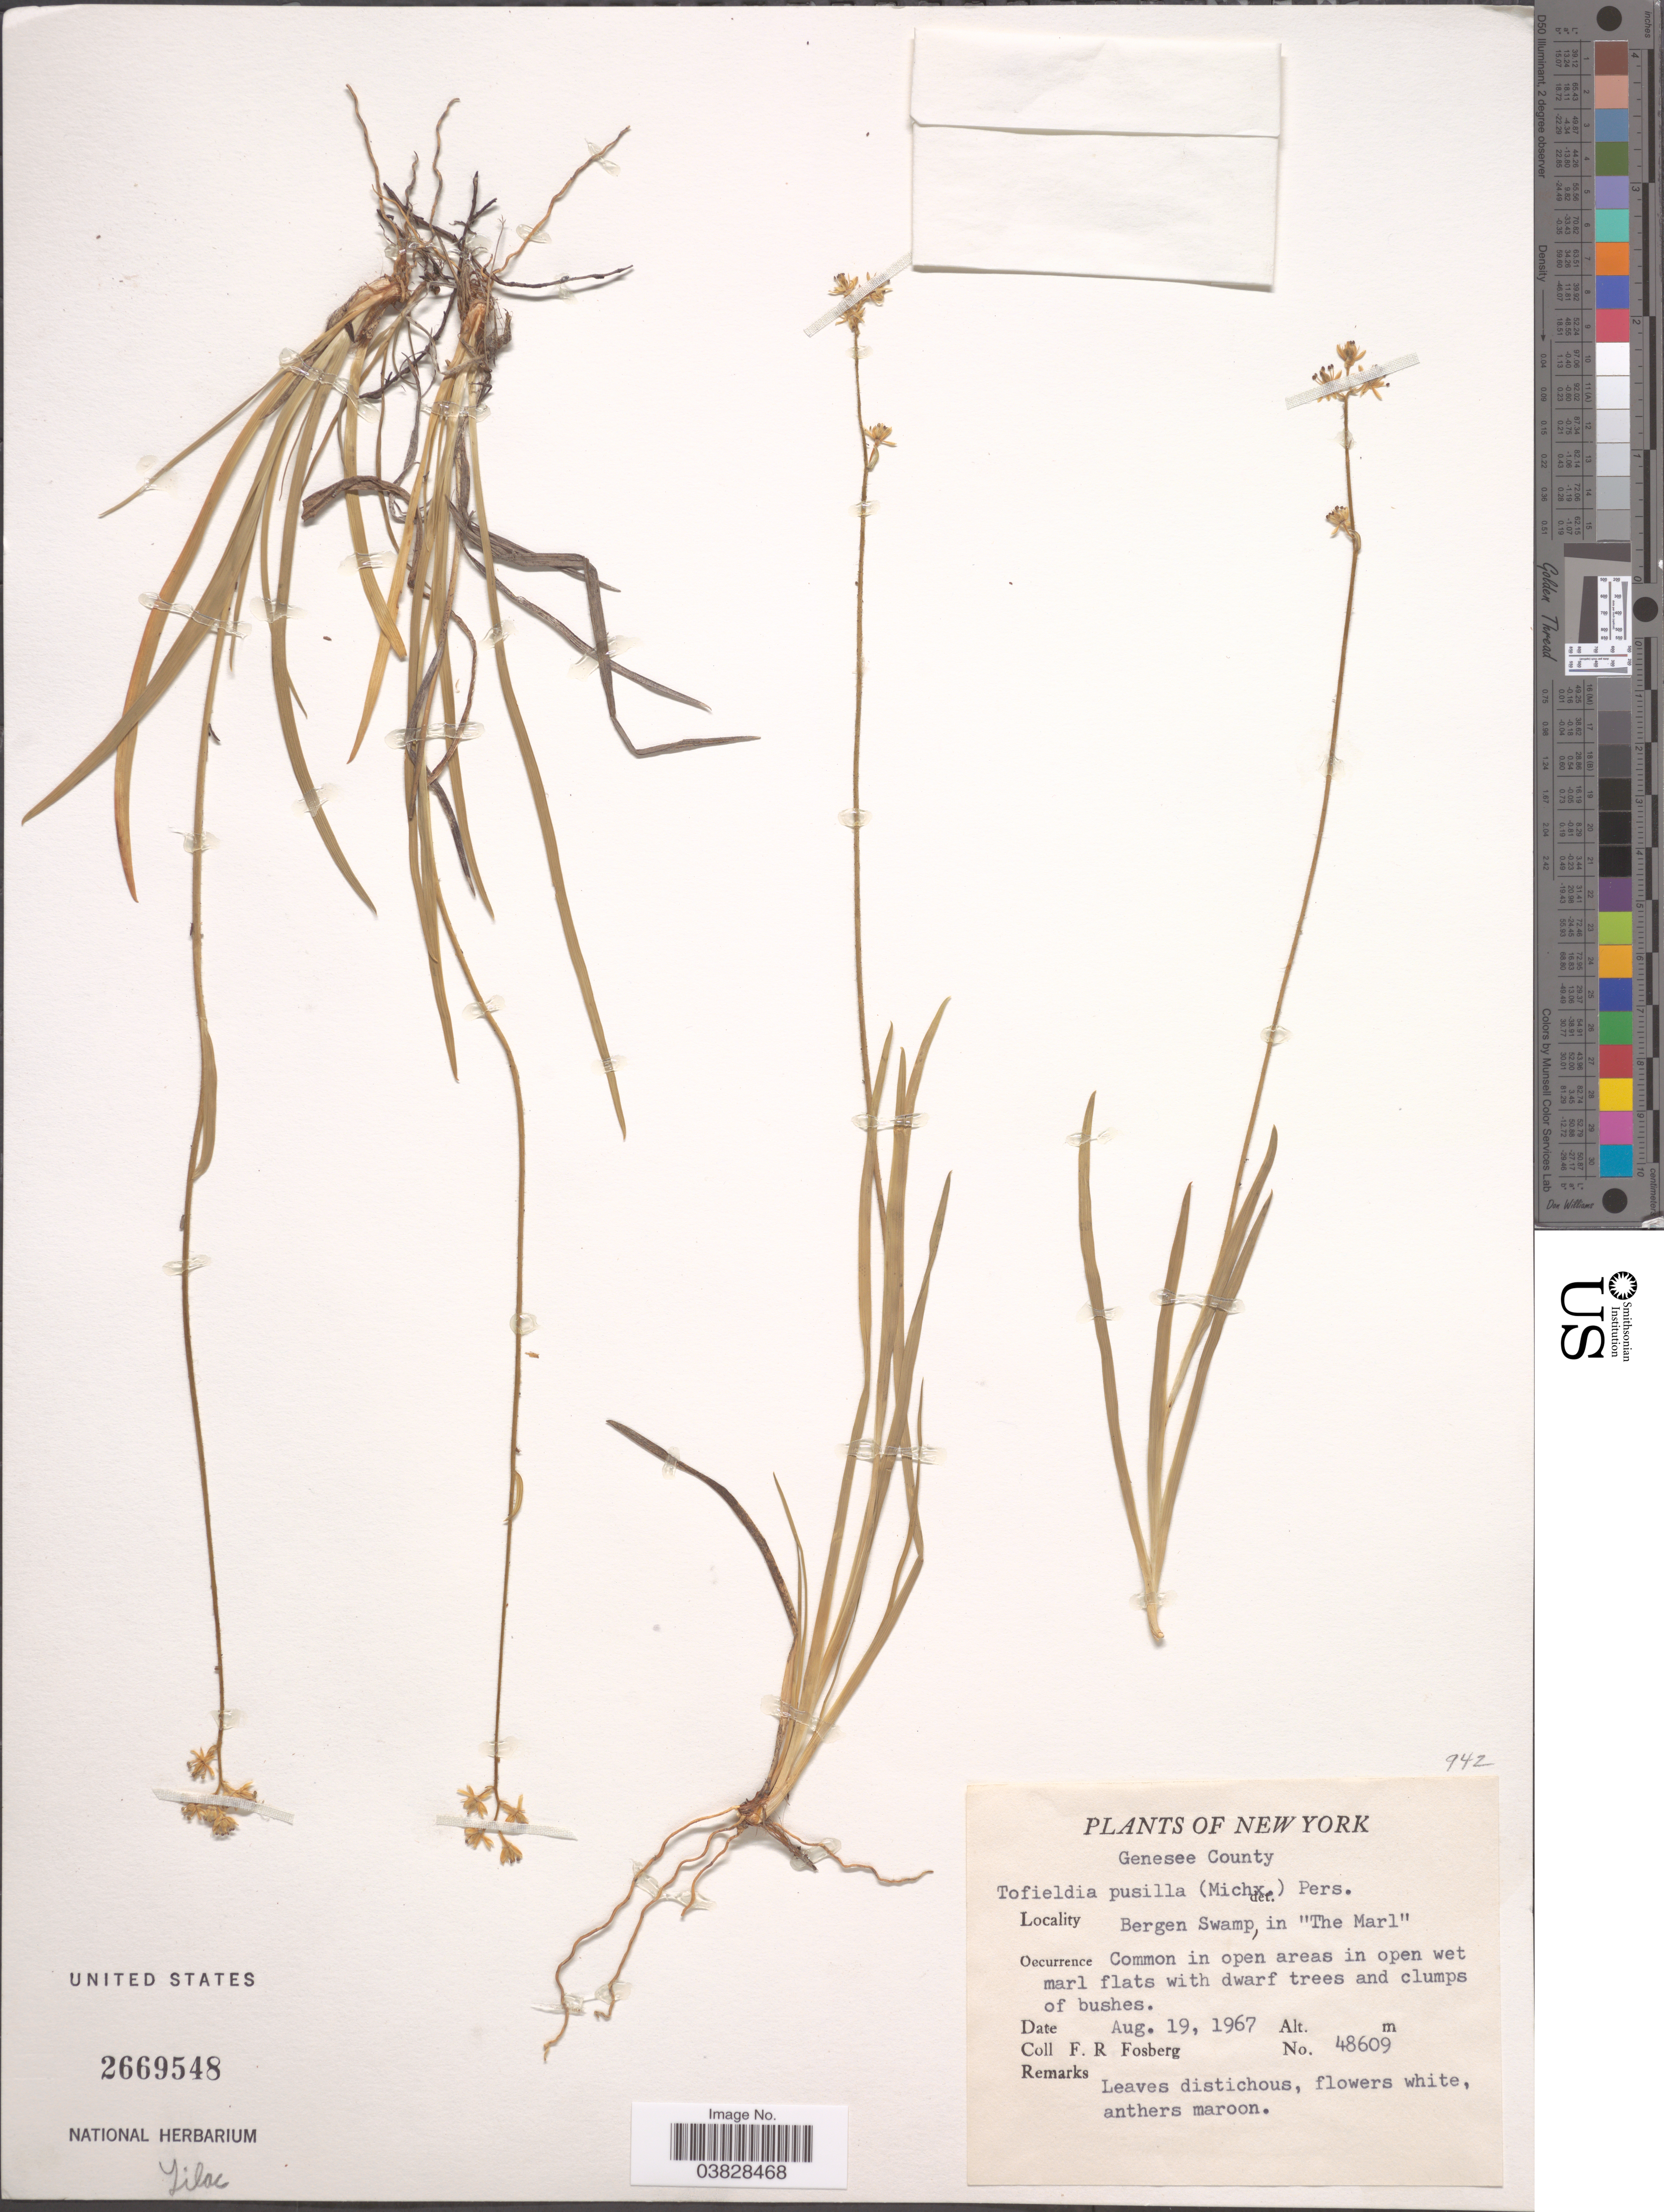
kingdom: Plantae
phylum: Tracheophyta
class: Liliopsida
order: Alismatales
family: Tofieldiaceae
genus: Tofieldia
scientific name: Tofieldia pusilla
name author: (Michx.) Pers.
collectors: F. R. Fosberg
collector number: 48609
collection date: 1967-08-19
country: United States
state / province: New York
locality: Genesee County. Bergen Swamp, in "The Marl".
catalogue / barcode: US 2669548